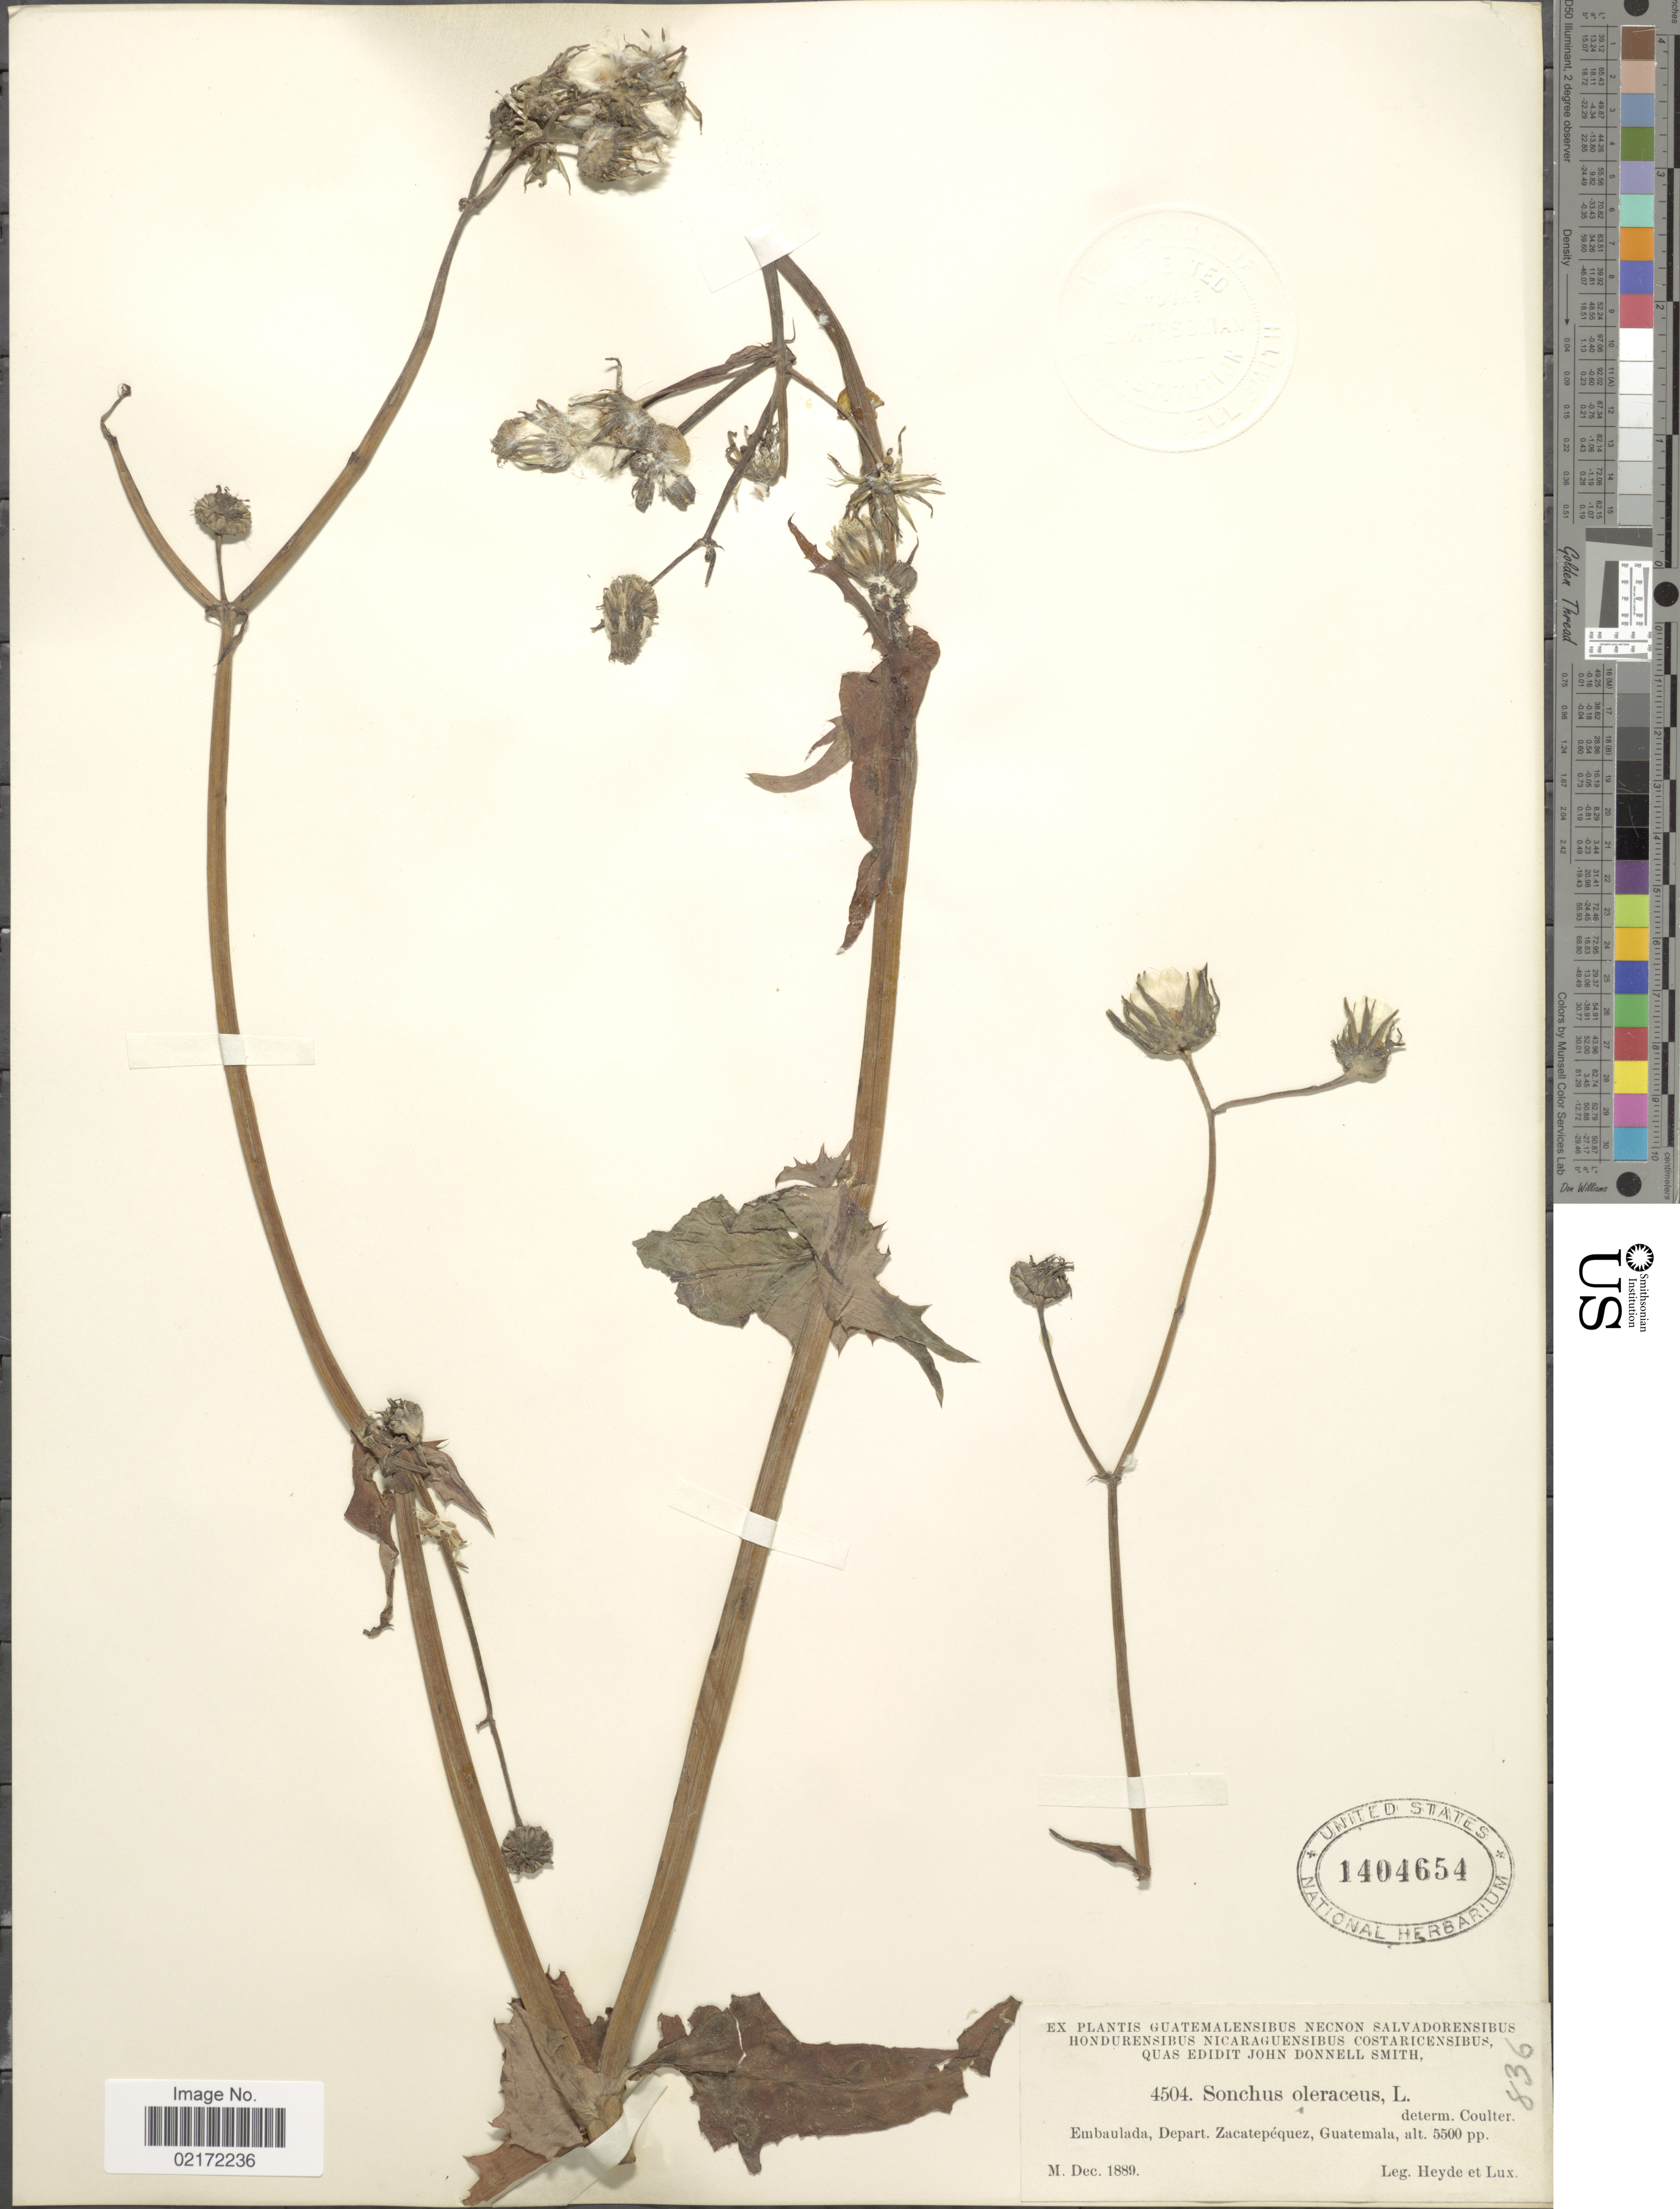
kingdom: Plantae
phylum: Tracheophyta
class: Magnoliopsida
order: Asterales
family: Asteraceae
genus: Sonchus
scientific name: Sonchus oleraceus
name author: L.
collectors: Heyde & Lux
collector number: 4504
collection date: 1889-12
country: Guatemala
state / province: Sacatepéquez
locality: Embaulada, Depart. Zacatepéquez, Guatemala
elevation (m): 1676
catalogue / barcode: US 1404654